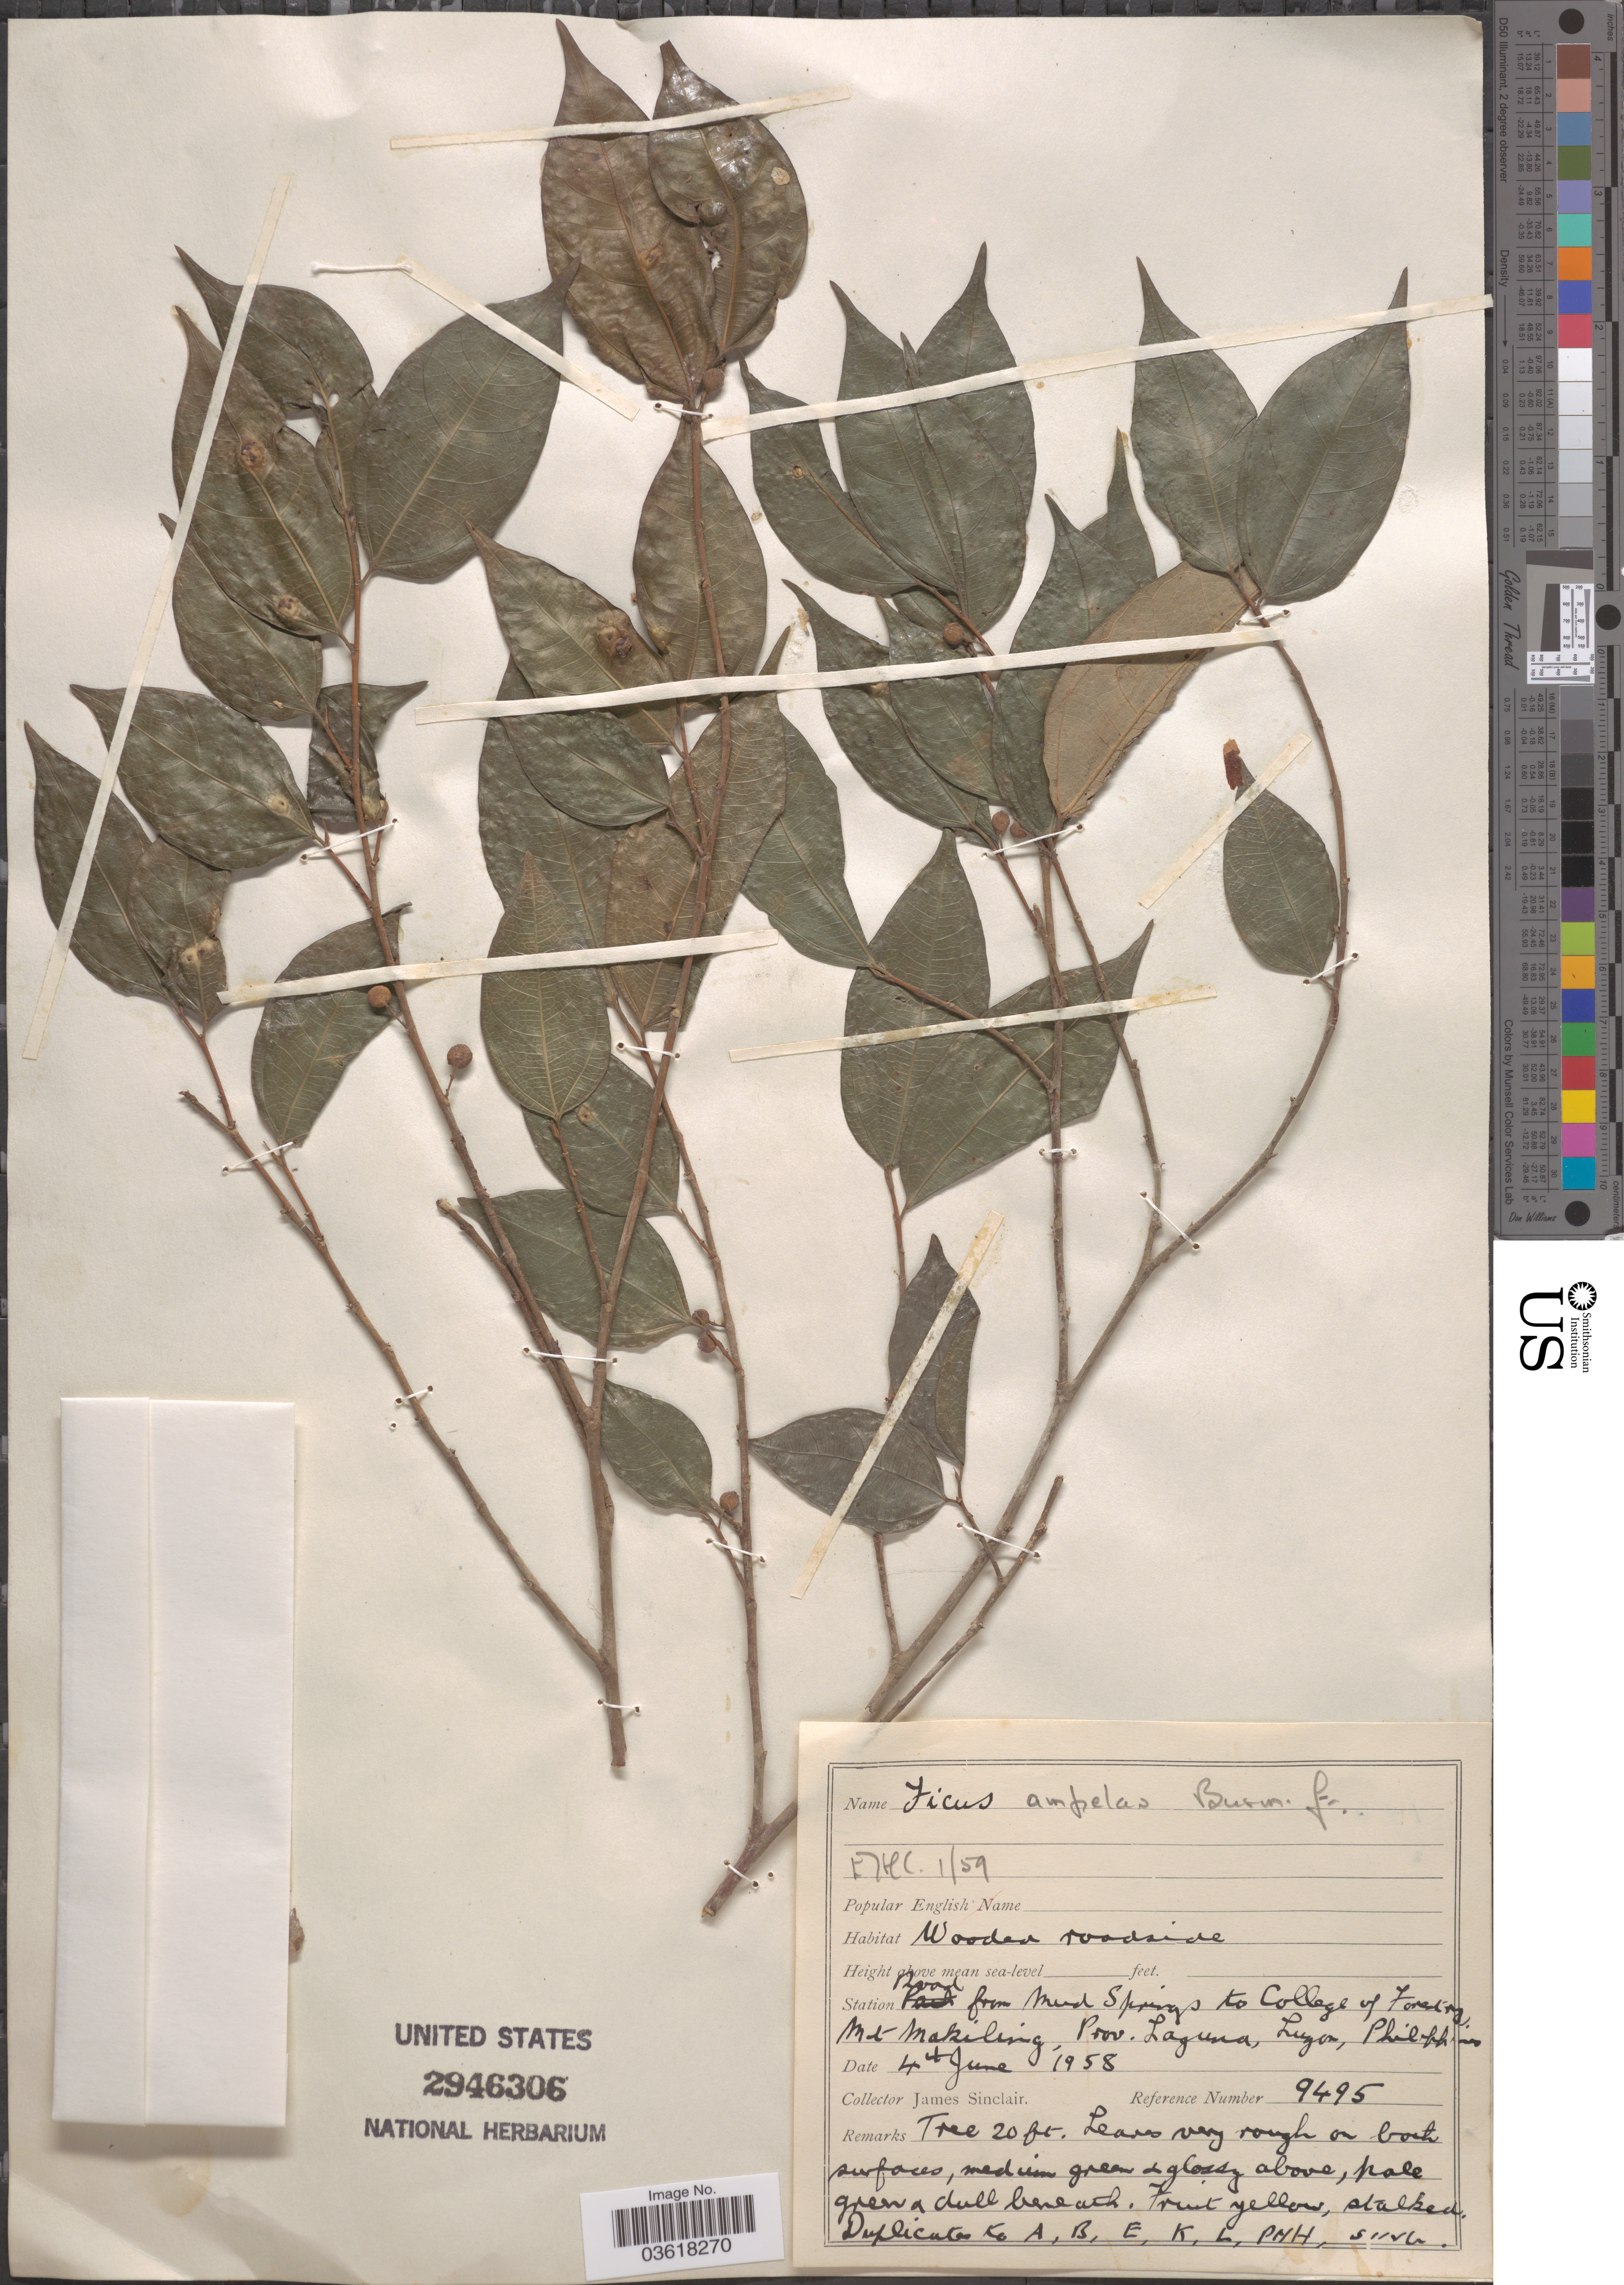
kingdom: Plantae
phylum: Tracheophyta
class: Magnoliopsida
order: Rosales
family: Moraceae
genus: Ficus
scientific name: Ficus ampelos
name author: Burm. f.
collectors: J. Sinclair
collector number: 9495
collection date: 1958-06-04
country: Philippines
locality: Station Road from Mud Springs to College of Forestry, Mt Makiling, Prov. Laguna, Luzon.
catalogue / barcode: US 2946306